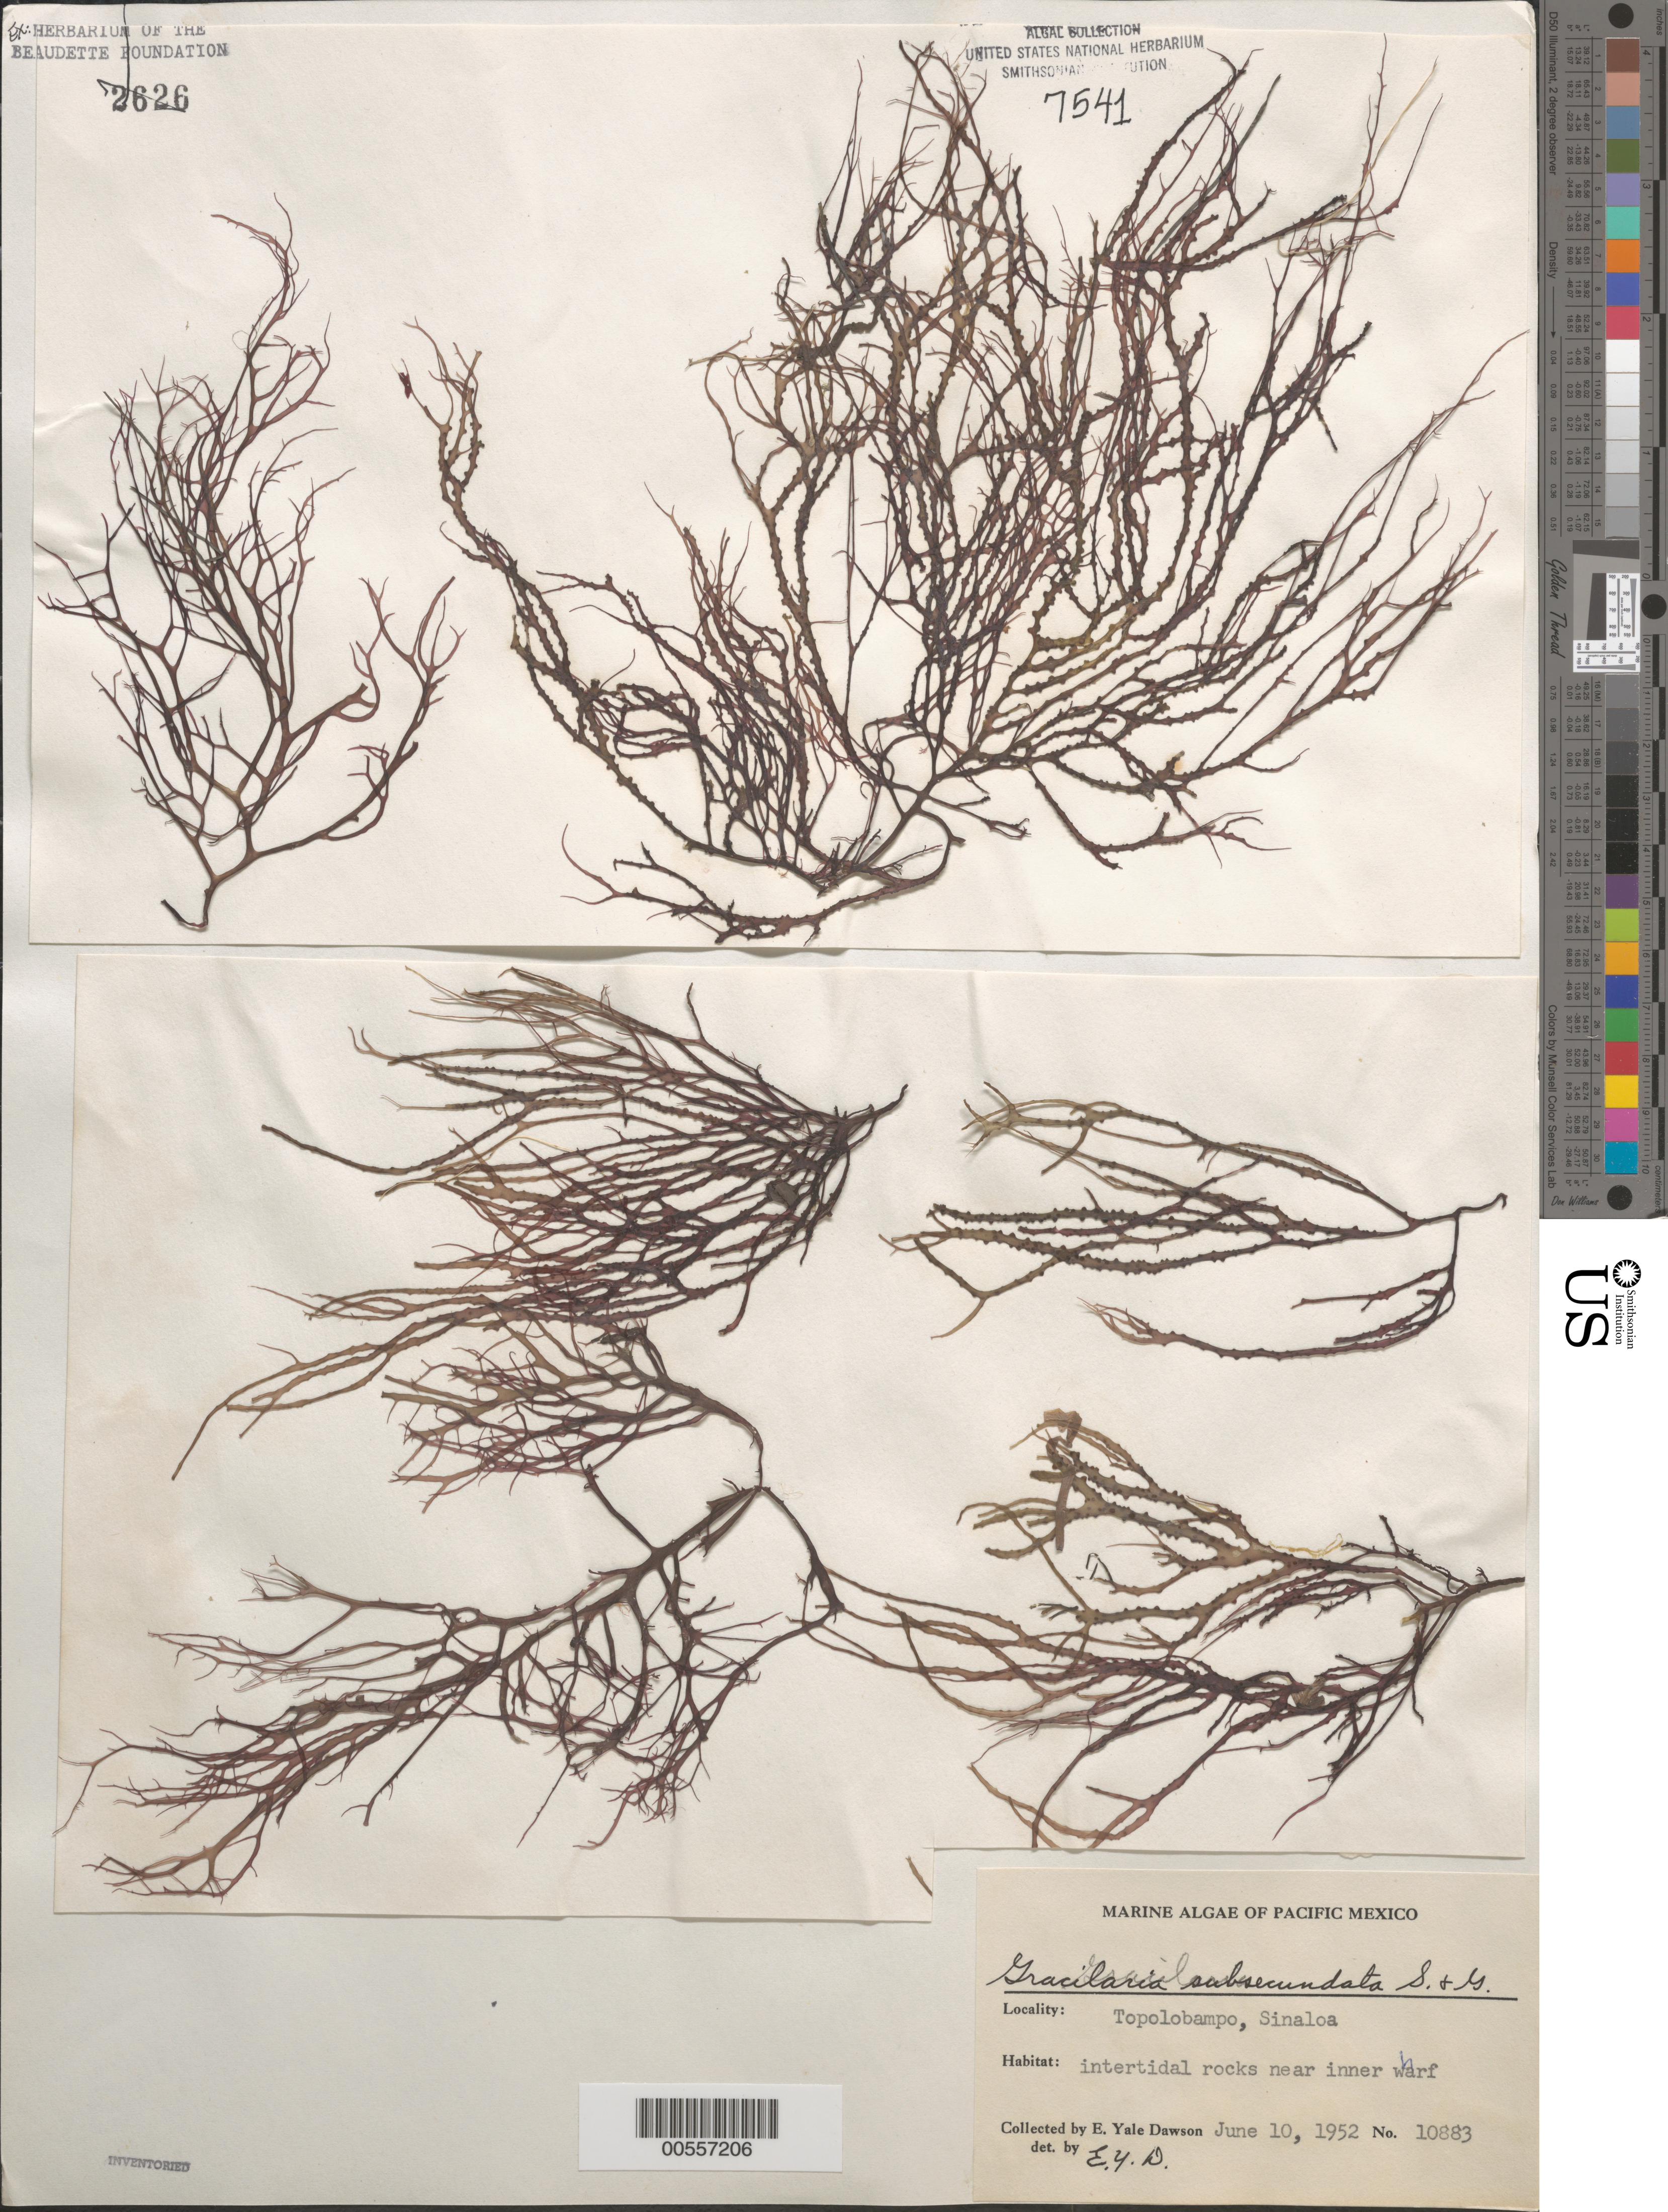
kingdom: Plantae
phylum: Rhodophyta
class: Florideophyceae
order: Gracilariales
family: Gracilariaceae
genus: Gracilaria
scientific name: Gracilaria subsecundata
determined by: Dawson, E. Y.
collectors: E. Y. Dawson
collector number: EYD 10883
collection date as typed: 10 Jun 1952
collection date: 1952-06-10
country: Mexico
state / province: Sinaloa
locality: Topolobampo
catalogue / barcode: US 7541